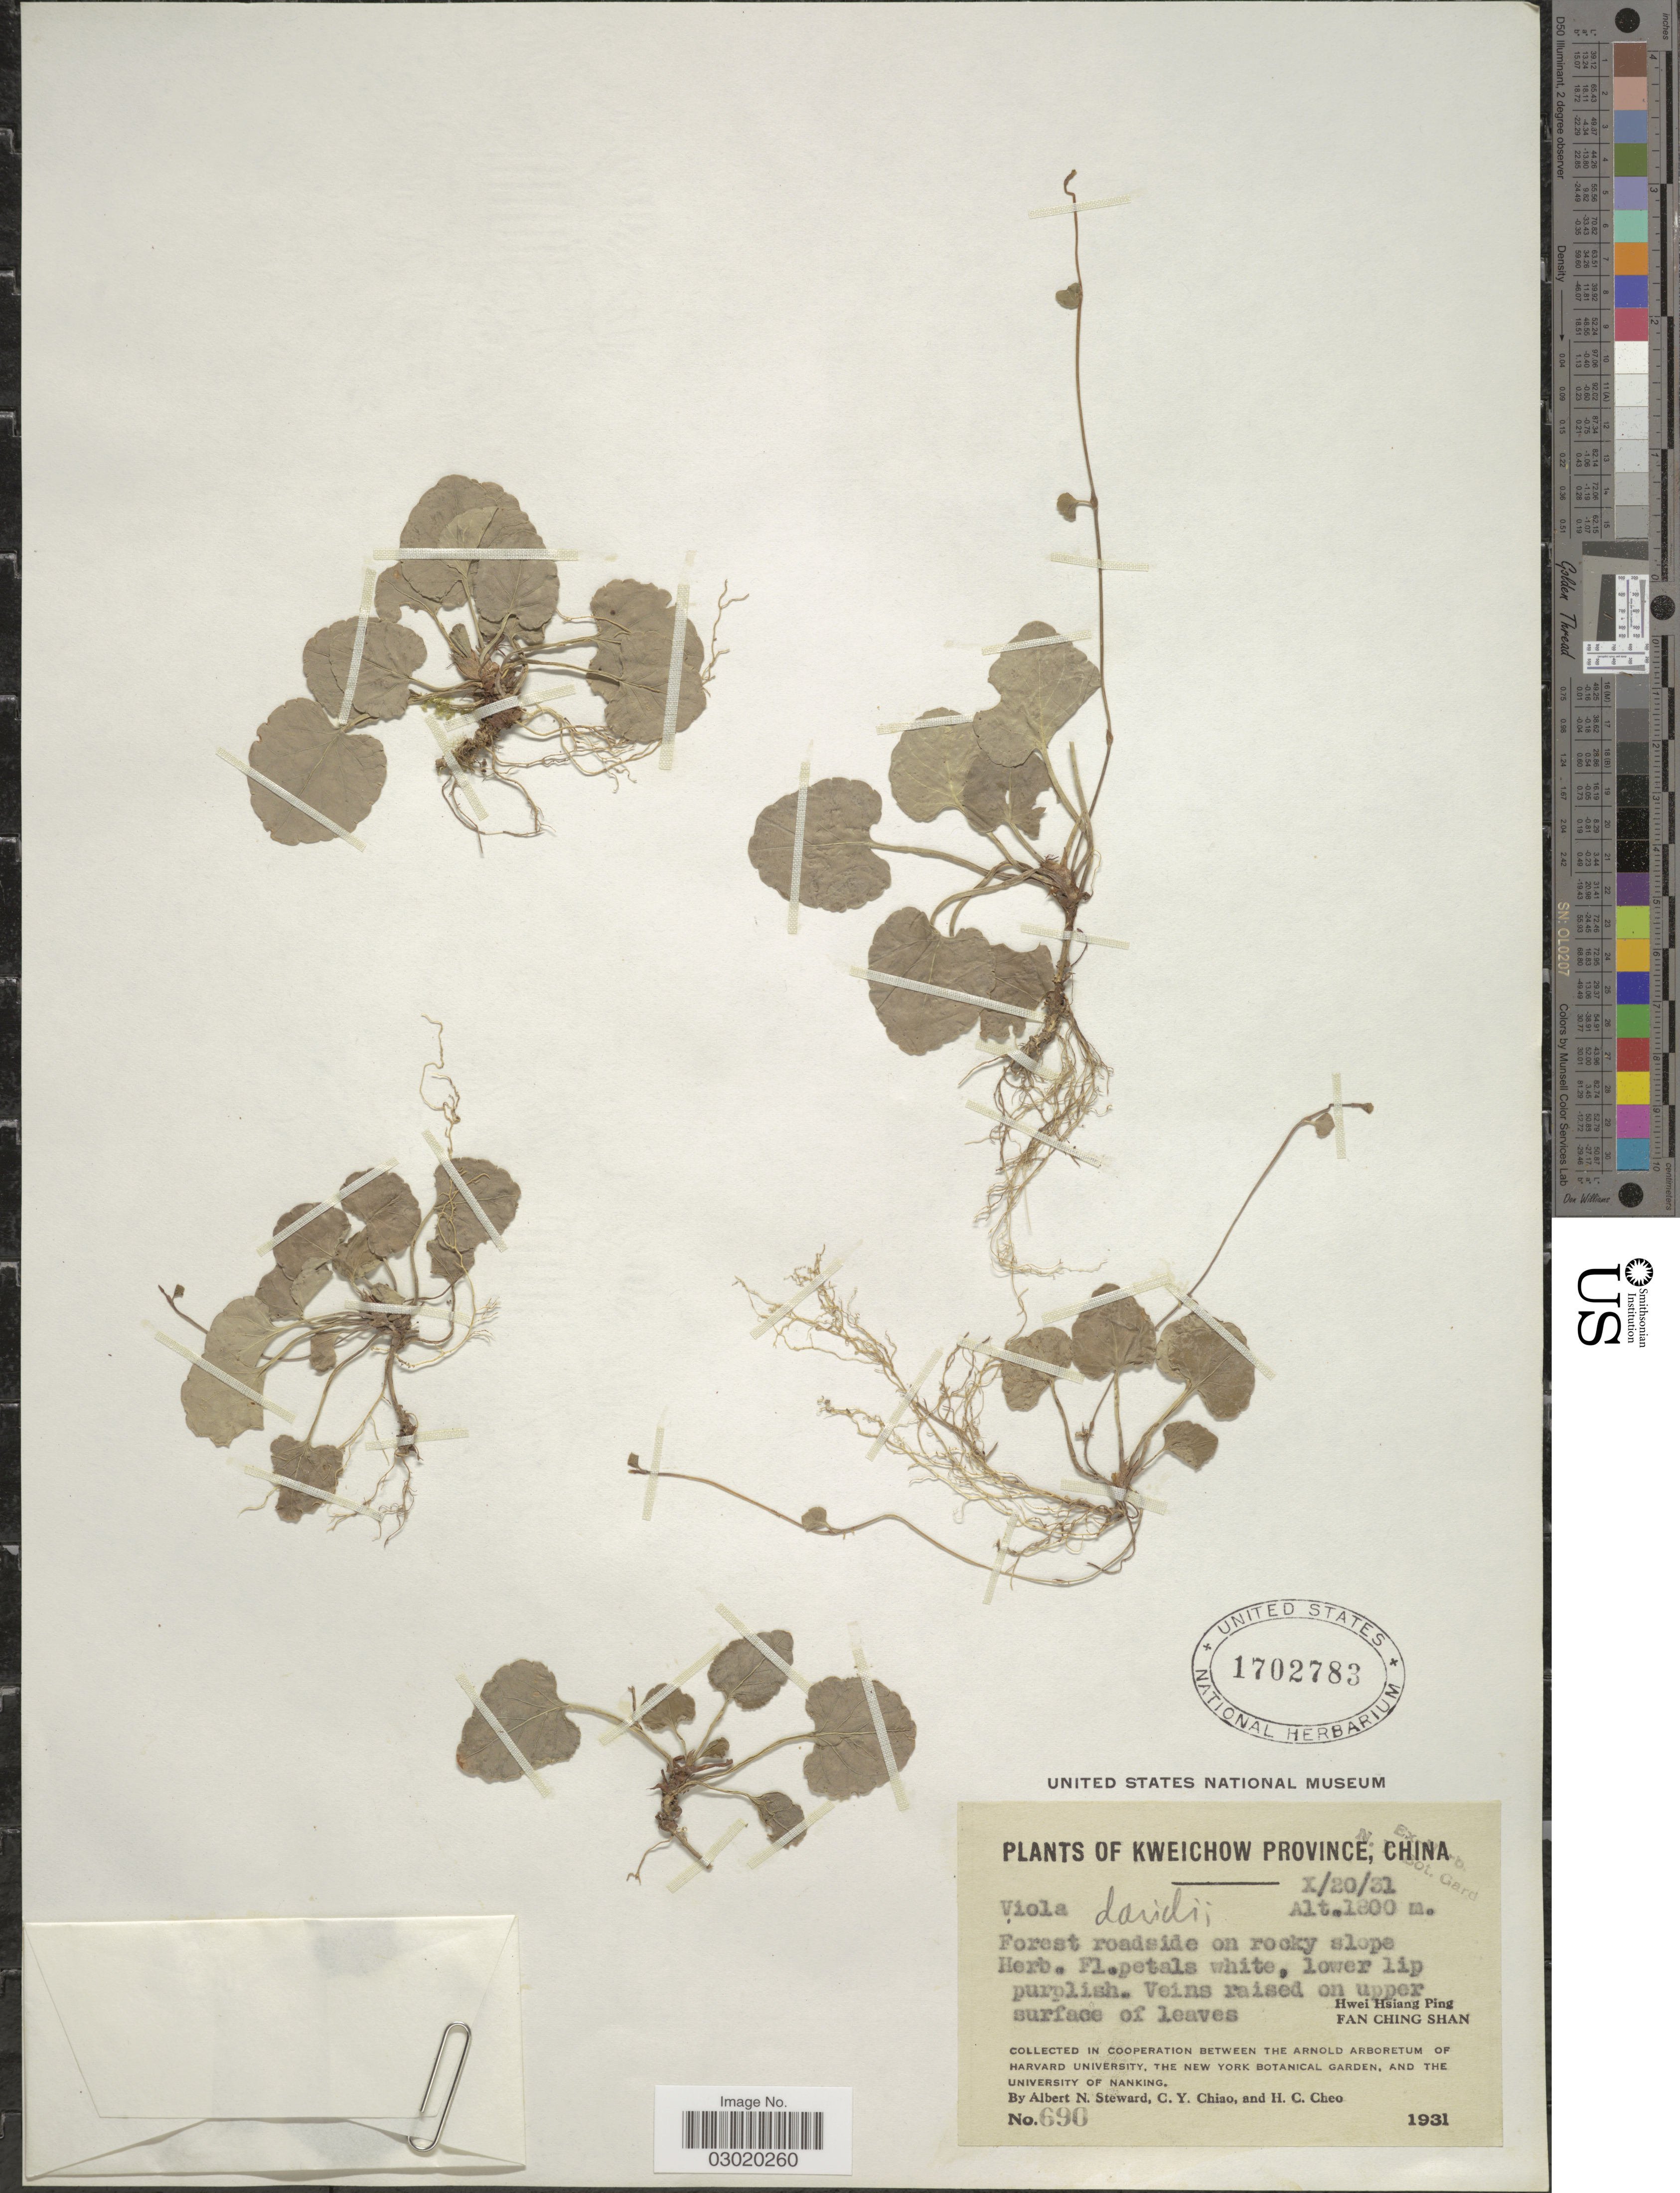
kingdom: Plantae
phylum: Tracheophyta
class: Magnoliopsida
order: Malpighiales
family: Violaceae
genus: Viola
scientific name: Viola sp.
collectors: A. N. Steward, C. Y. Chiao & H. Cheo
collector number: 690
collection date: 1931-10-20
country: China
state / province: Guizhou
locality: Kweichow Province, China, Hwei Hsiang Ping, Fan Ching Shan.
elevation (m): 1800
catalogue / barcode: US 1702783